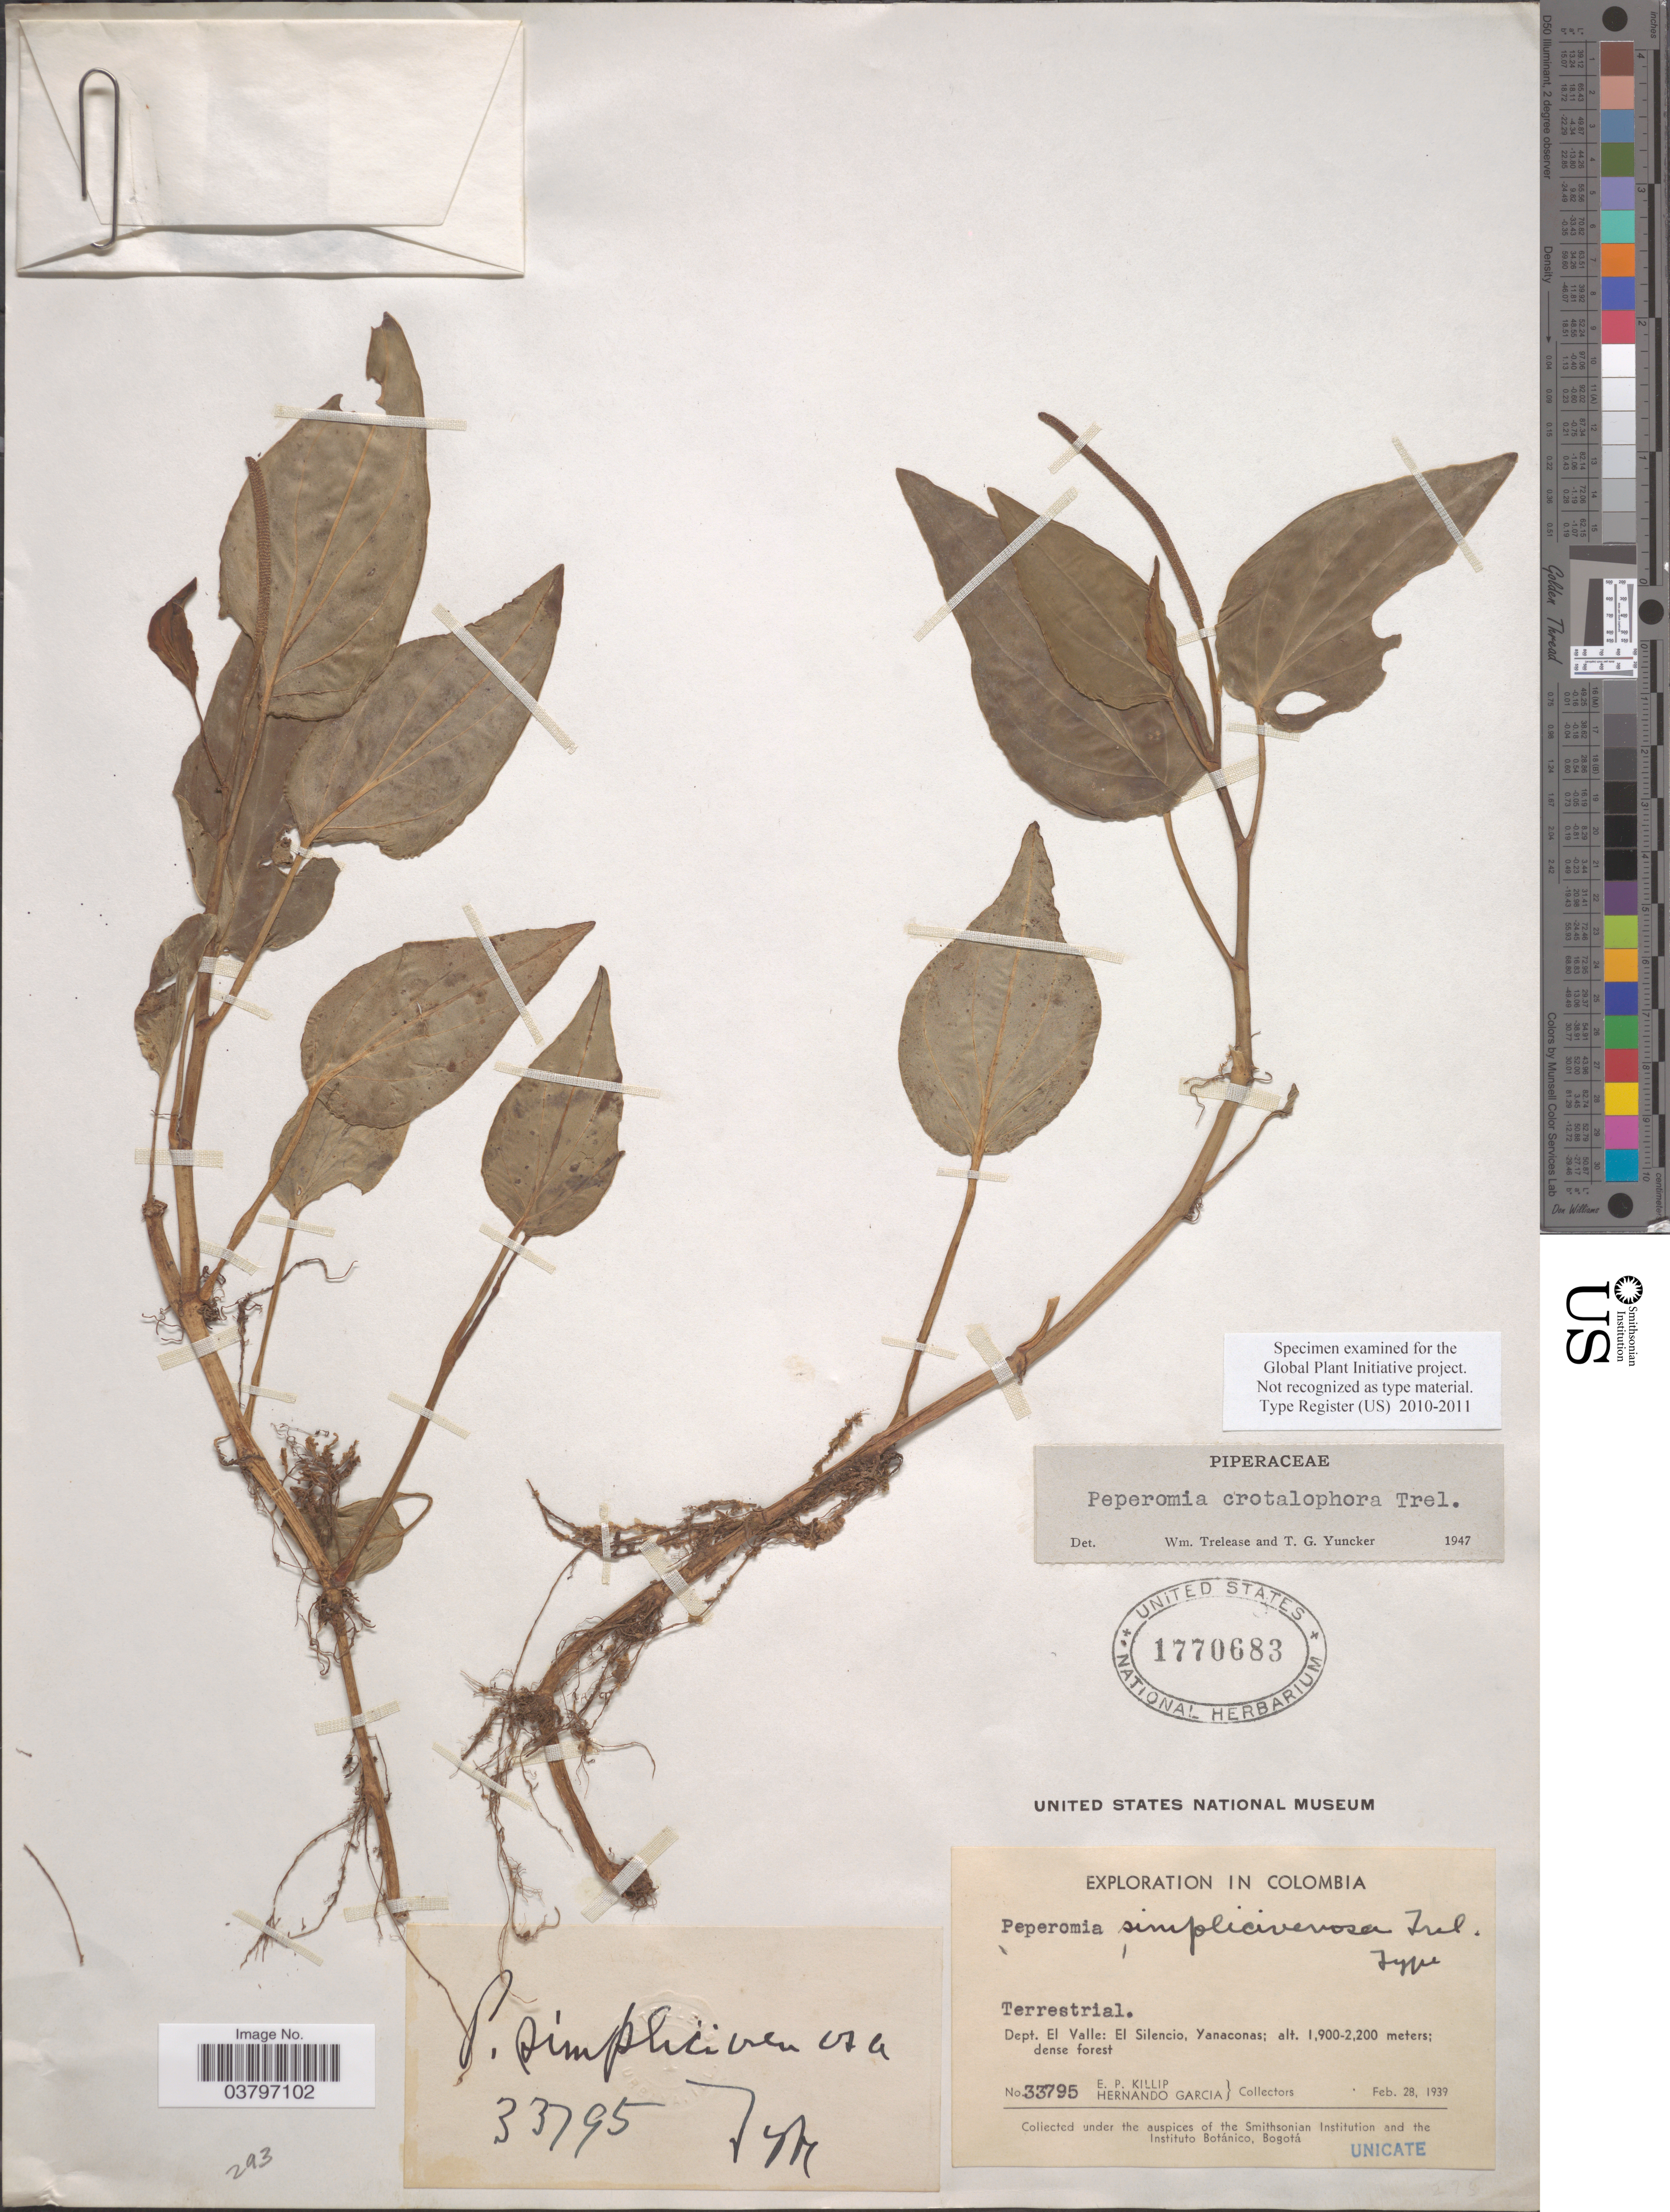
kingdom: Plantae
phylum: Tracheophyta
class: Magnoliopsida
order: Piperales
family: Piperaceae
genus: Peperomia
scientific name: Peperomia crotalophora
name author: Trel.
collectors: E. P. Killip & H. Garcia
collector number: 33795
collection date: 1939-02-28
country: Colombia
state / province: Valle del Cauca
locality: Dept. El Valle: El Silencio, Yanaconas.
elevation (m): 1900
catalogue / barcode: US 1770683